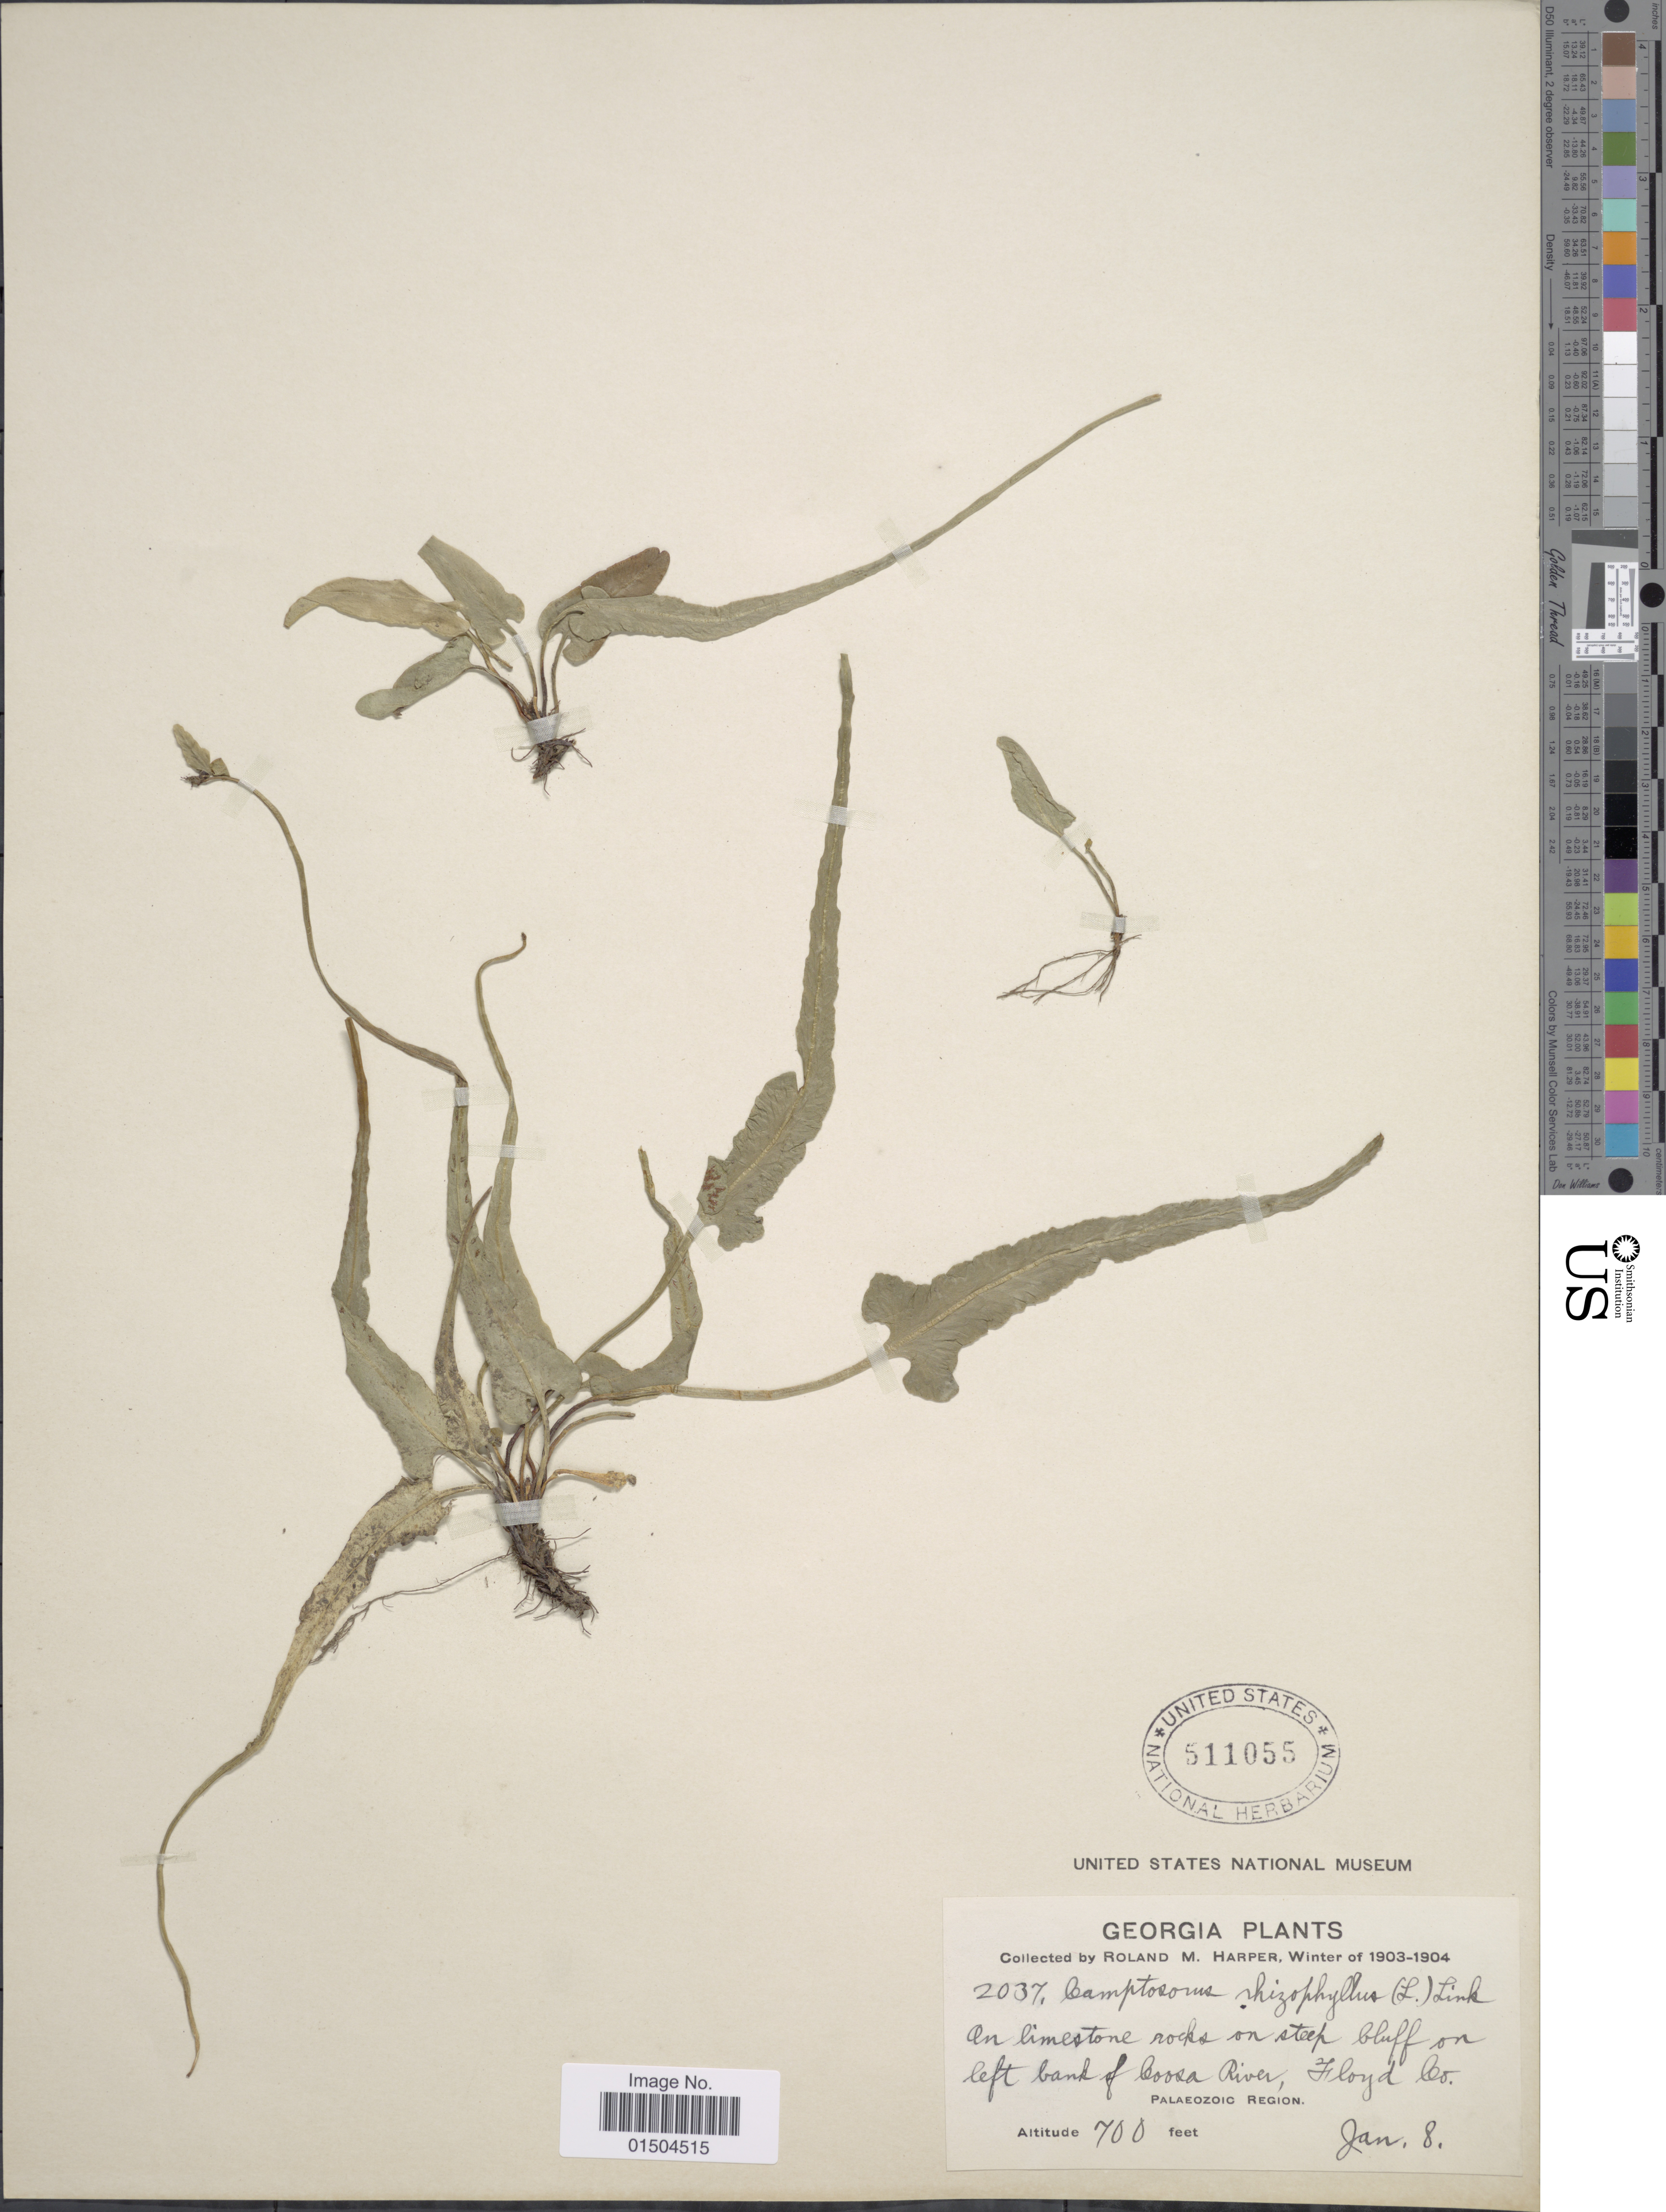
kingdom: Plantae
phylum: Tracheophyta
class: Polypodiopsida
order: Polypodiales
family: Aspleniaceae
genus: Asplenium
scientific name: Asplenium rhizophyllum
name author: L.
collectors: R. M. Harper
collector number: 2037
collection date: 1903-01-08/1904-01-08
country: United States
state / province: Georgia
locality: On limestone rocks on steep bluff on left bank of Coosa River, Floyd Co. Palaeozoic Region.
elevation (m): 213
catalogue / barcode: US 511055